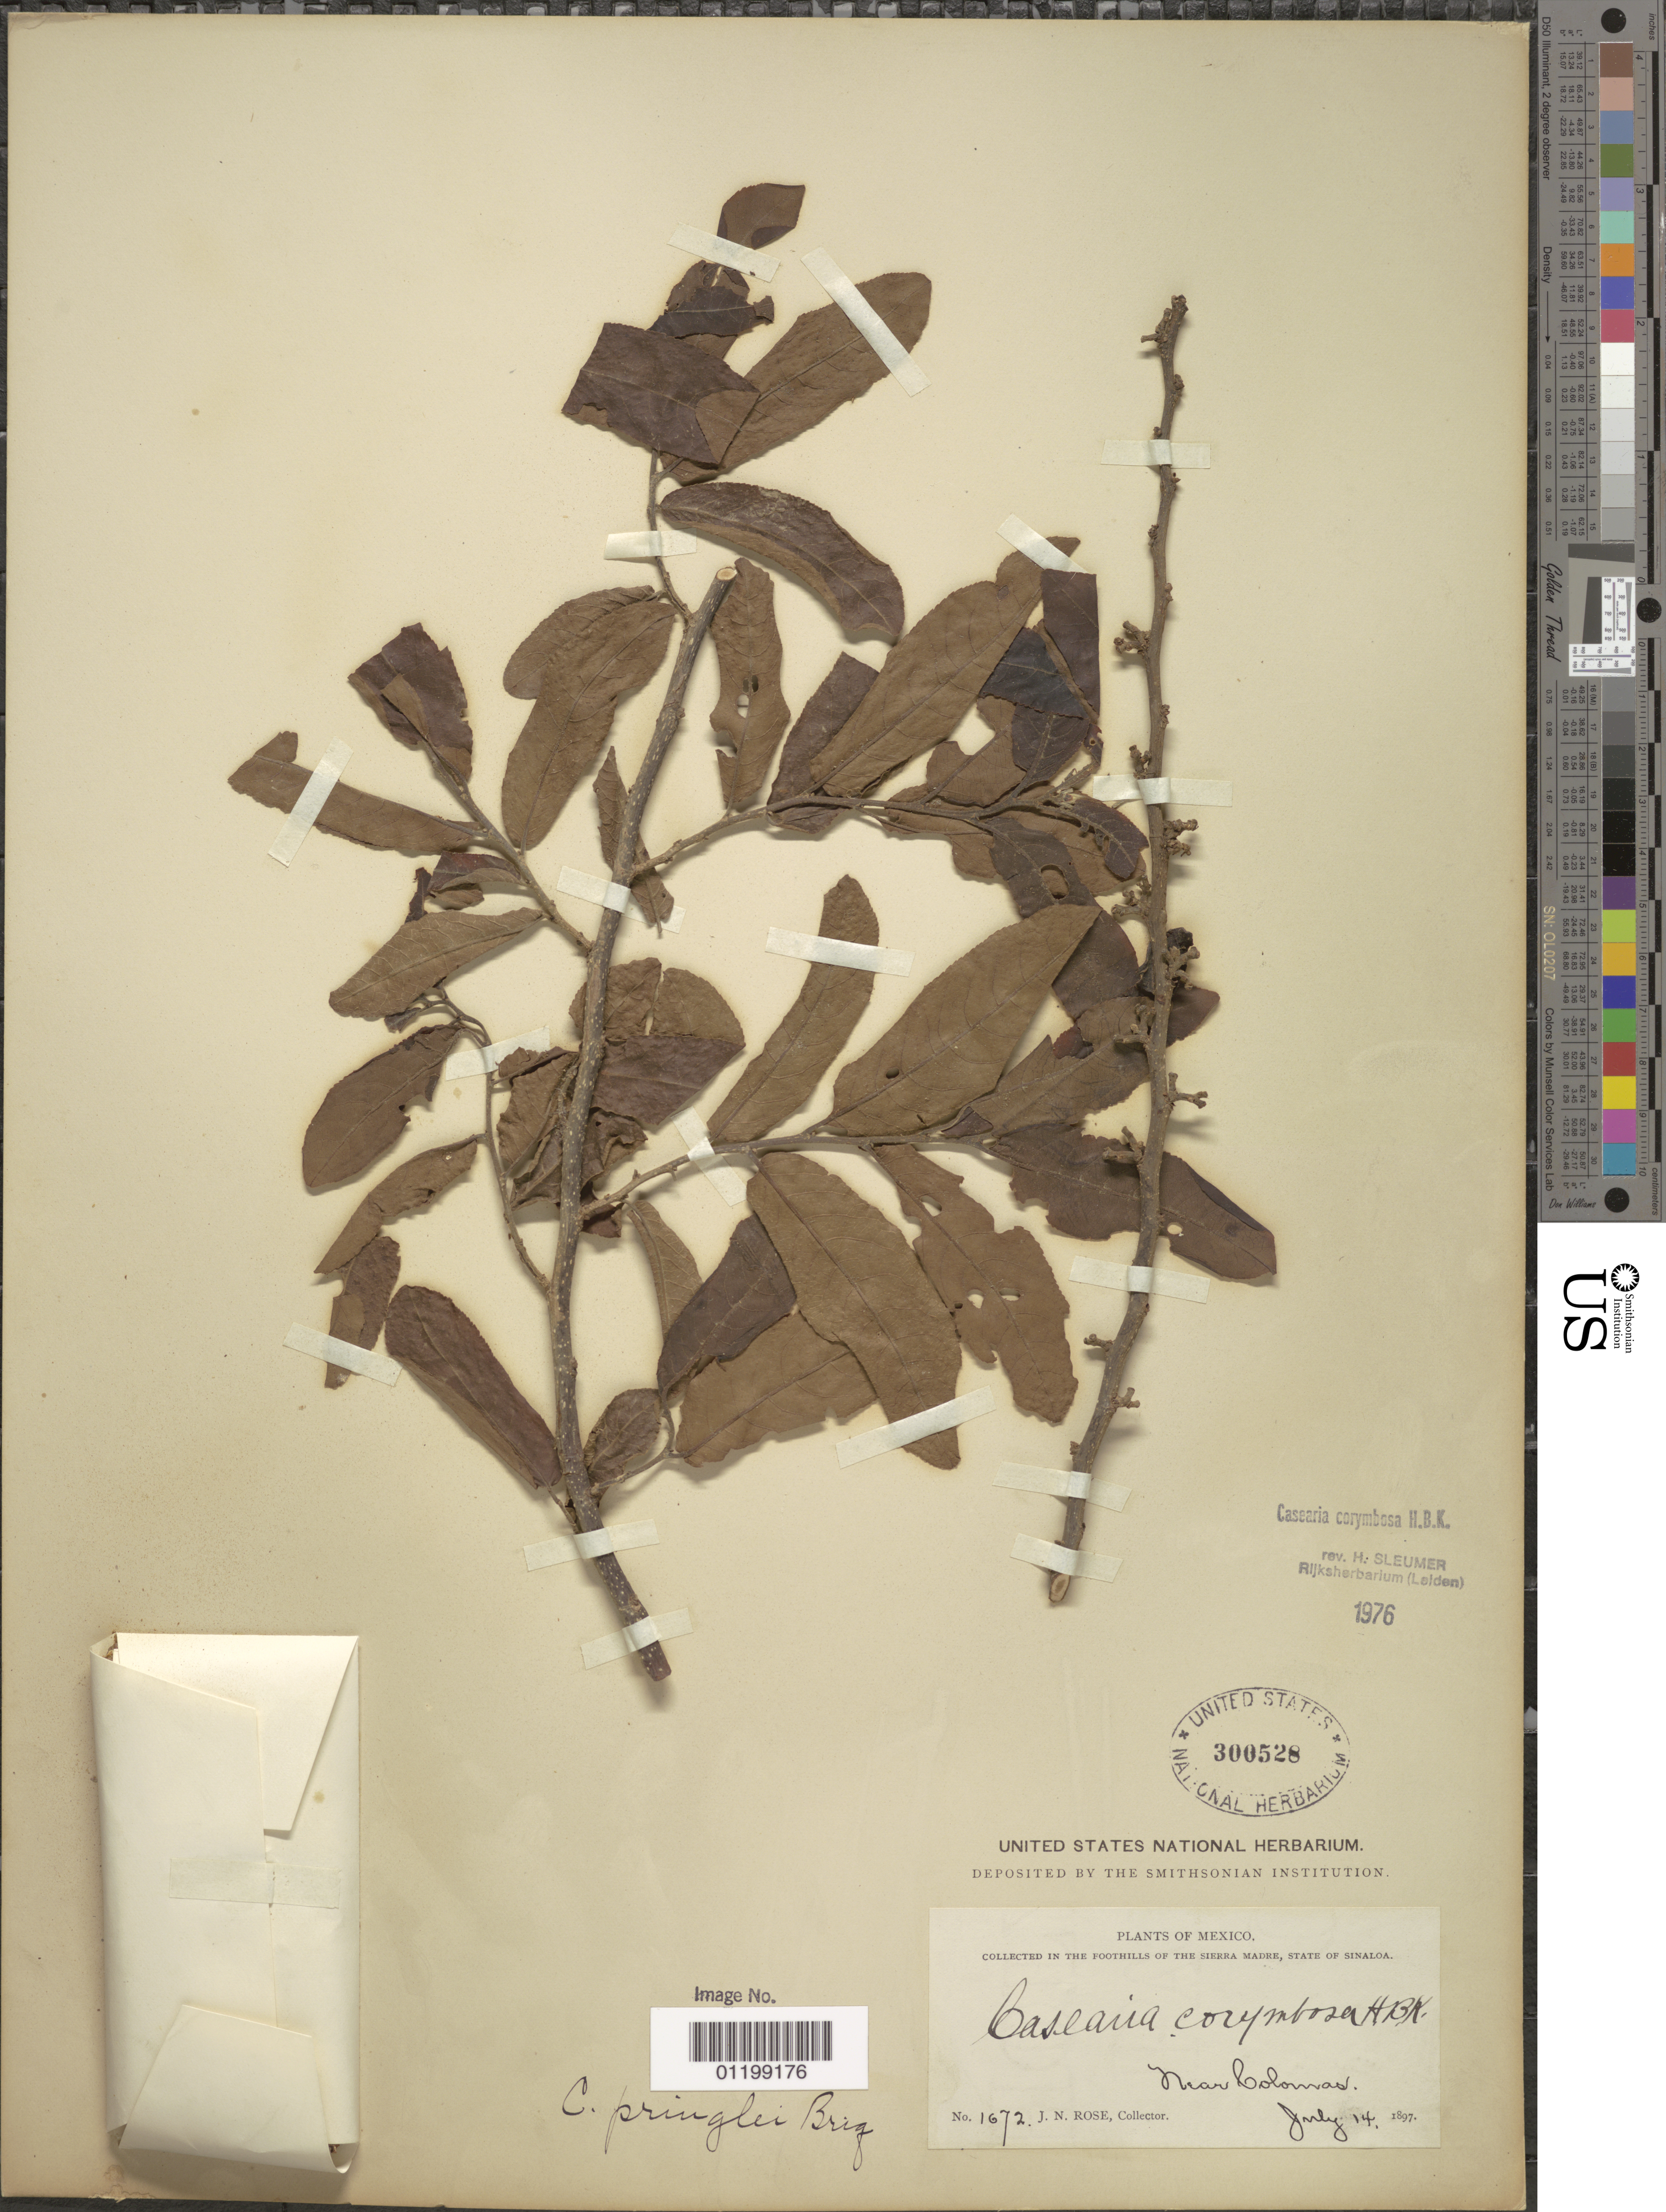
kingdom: Plantae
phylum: Tracheophyta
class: Magnoliopsida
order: Malpighiales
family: Salicaceae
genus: Casearia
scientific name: Casearia corymbosa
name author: Kunth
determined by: Sleumer, H. O.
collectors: J. N. Rose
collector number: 1672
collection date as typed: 14 Jul 1897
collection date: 1897-07-14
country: Mexico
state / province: Sinaloa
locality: Foothills of the Sierra Madre, near Colomas.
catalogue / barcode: US 300528